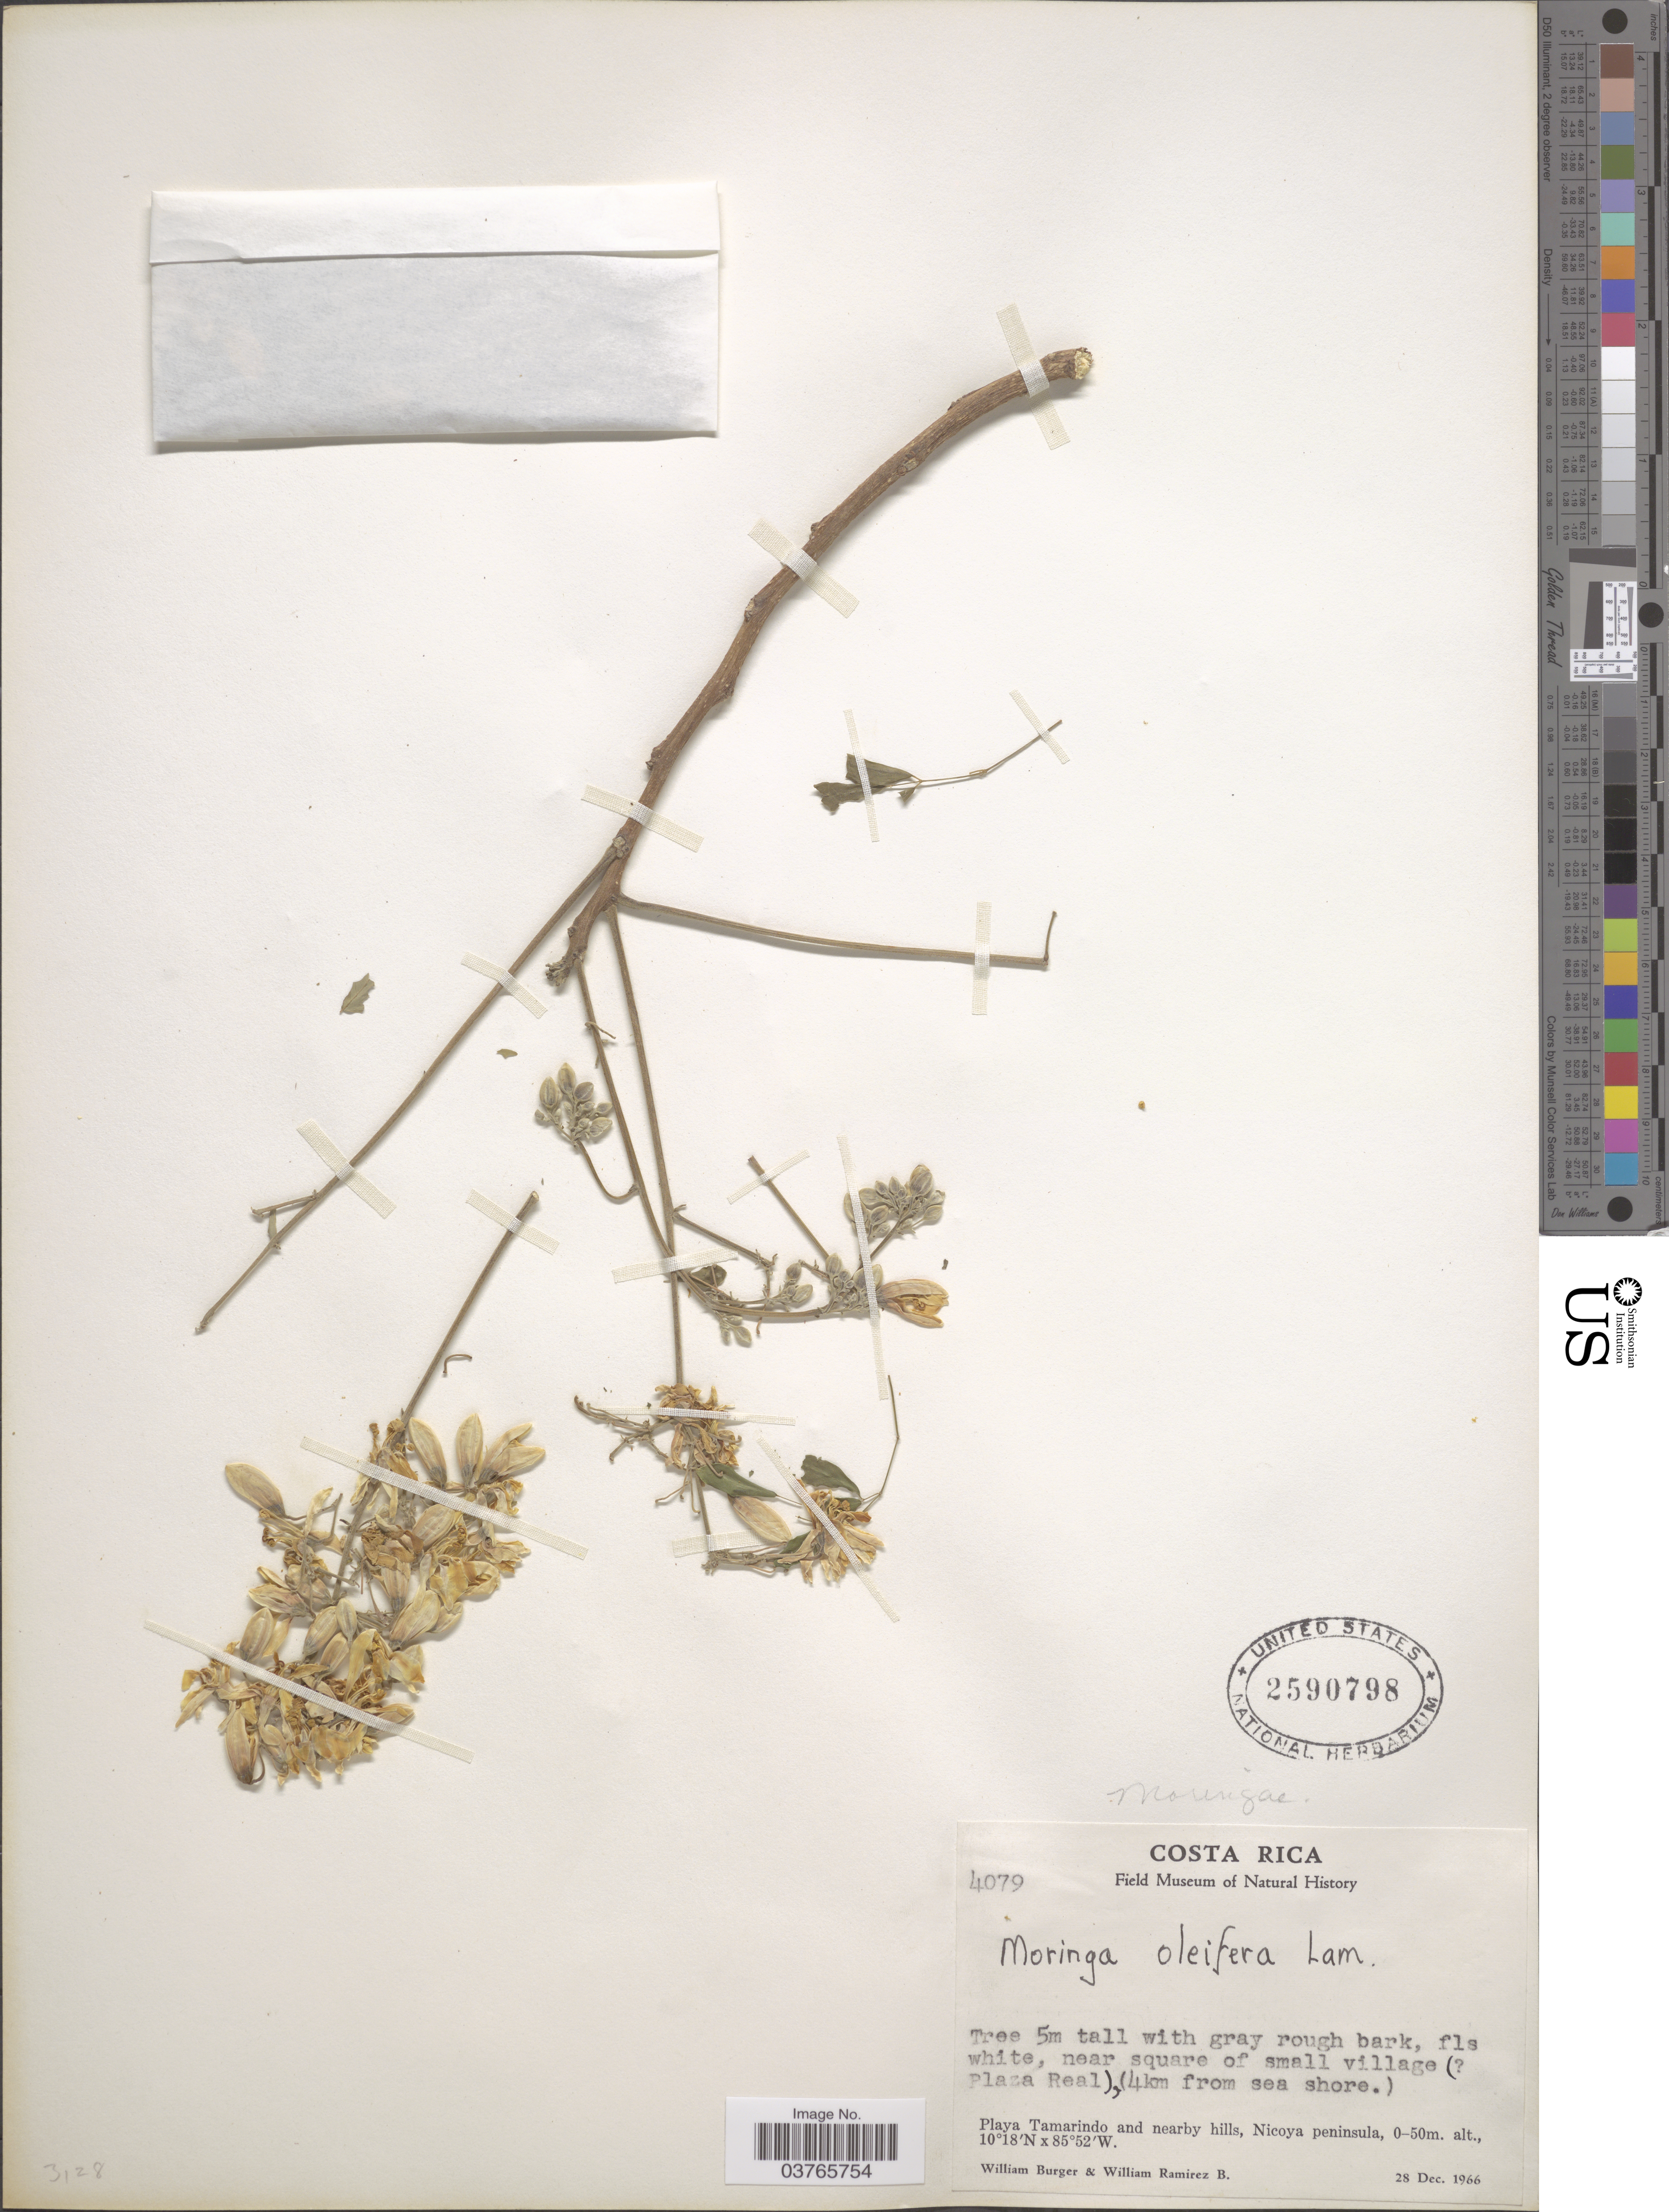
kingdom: Plantae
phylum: Tracheophyta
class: Magnoliopsida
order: Brassicales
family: Moringaceae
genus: Moringa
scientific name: Moringa oleifera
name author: Lam.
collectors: W. Burger & W. Ramirez B.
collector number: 4079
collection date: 1966-12-28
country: Costa Rica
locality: ( [unsure placement] Plaza Real), (4km from sea shore.). Playa Tamarindo and nearby hills, Nicoya peninsula.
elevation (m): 0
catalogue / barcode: US 2590798